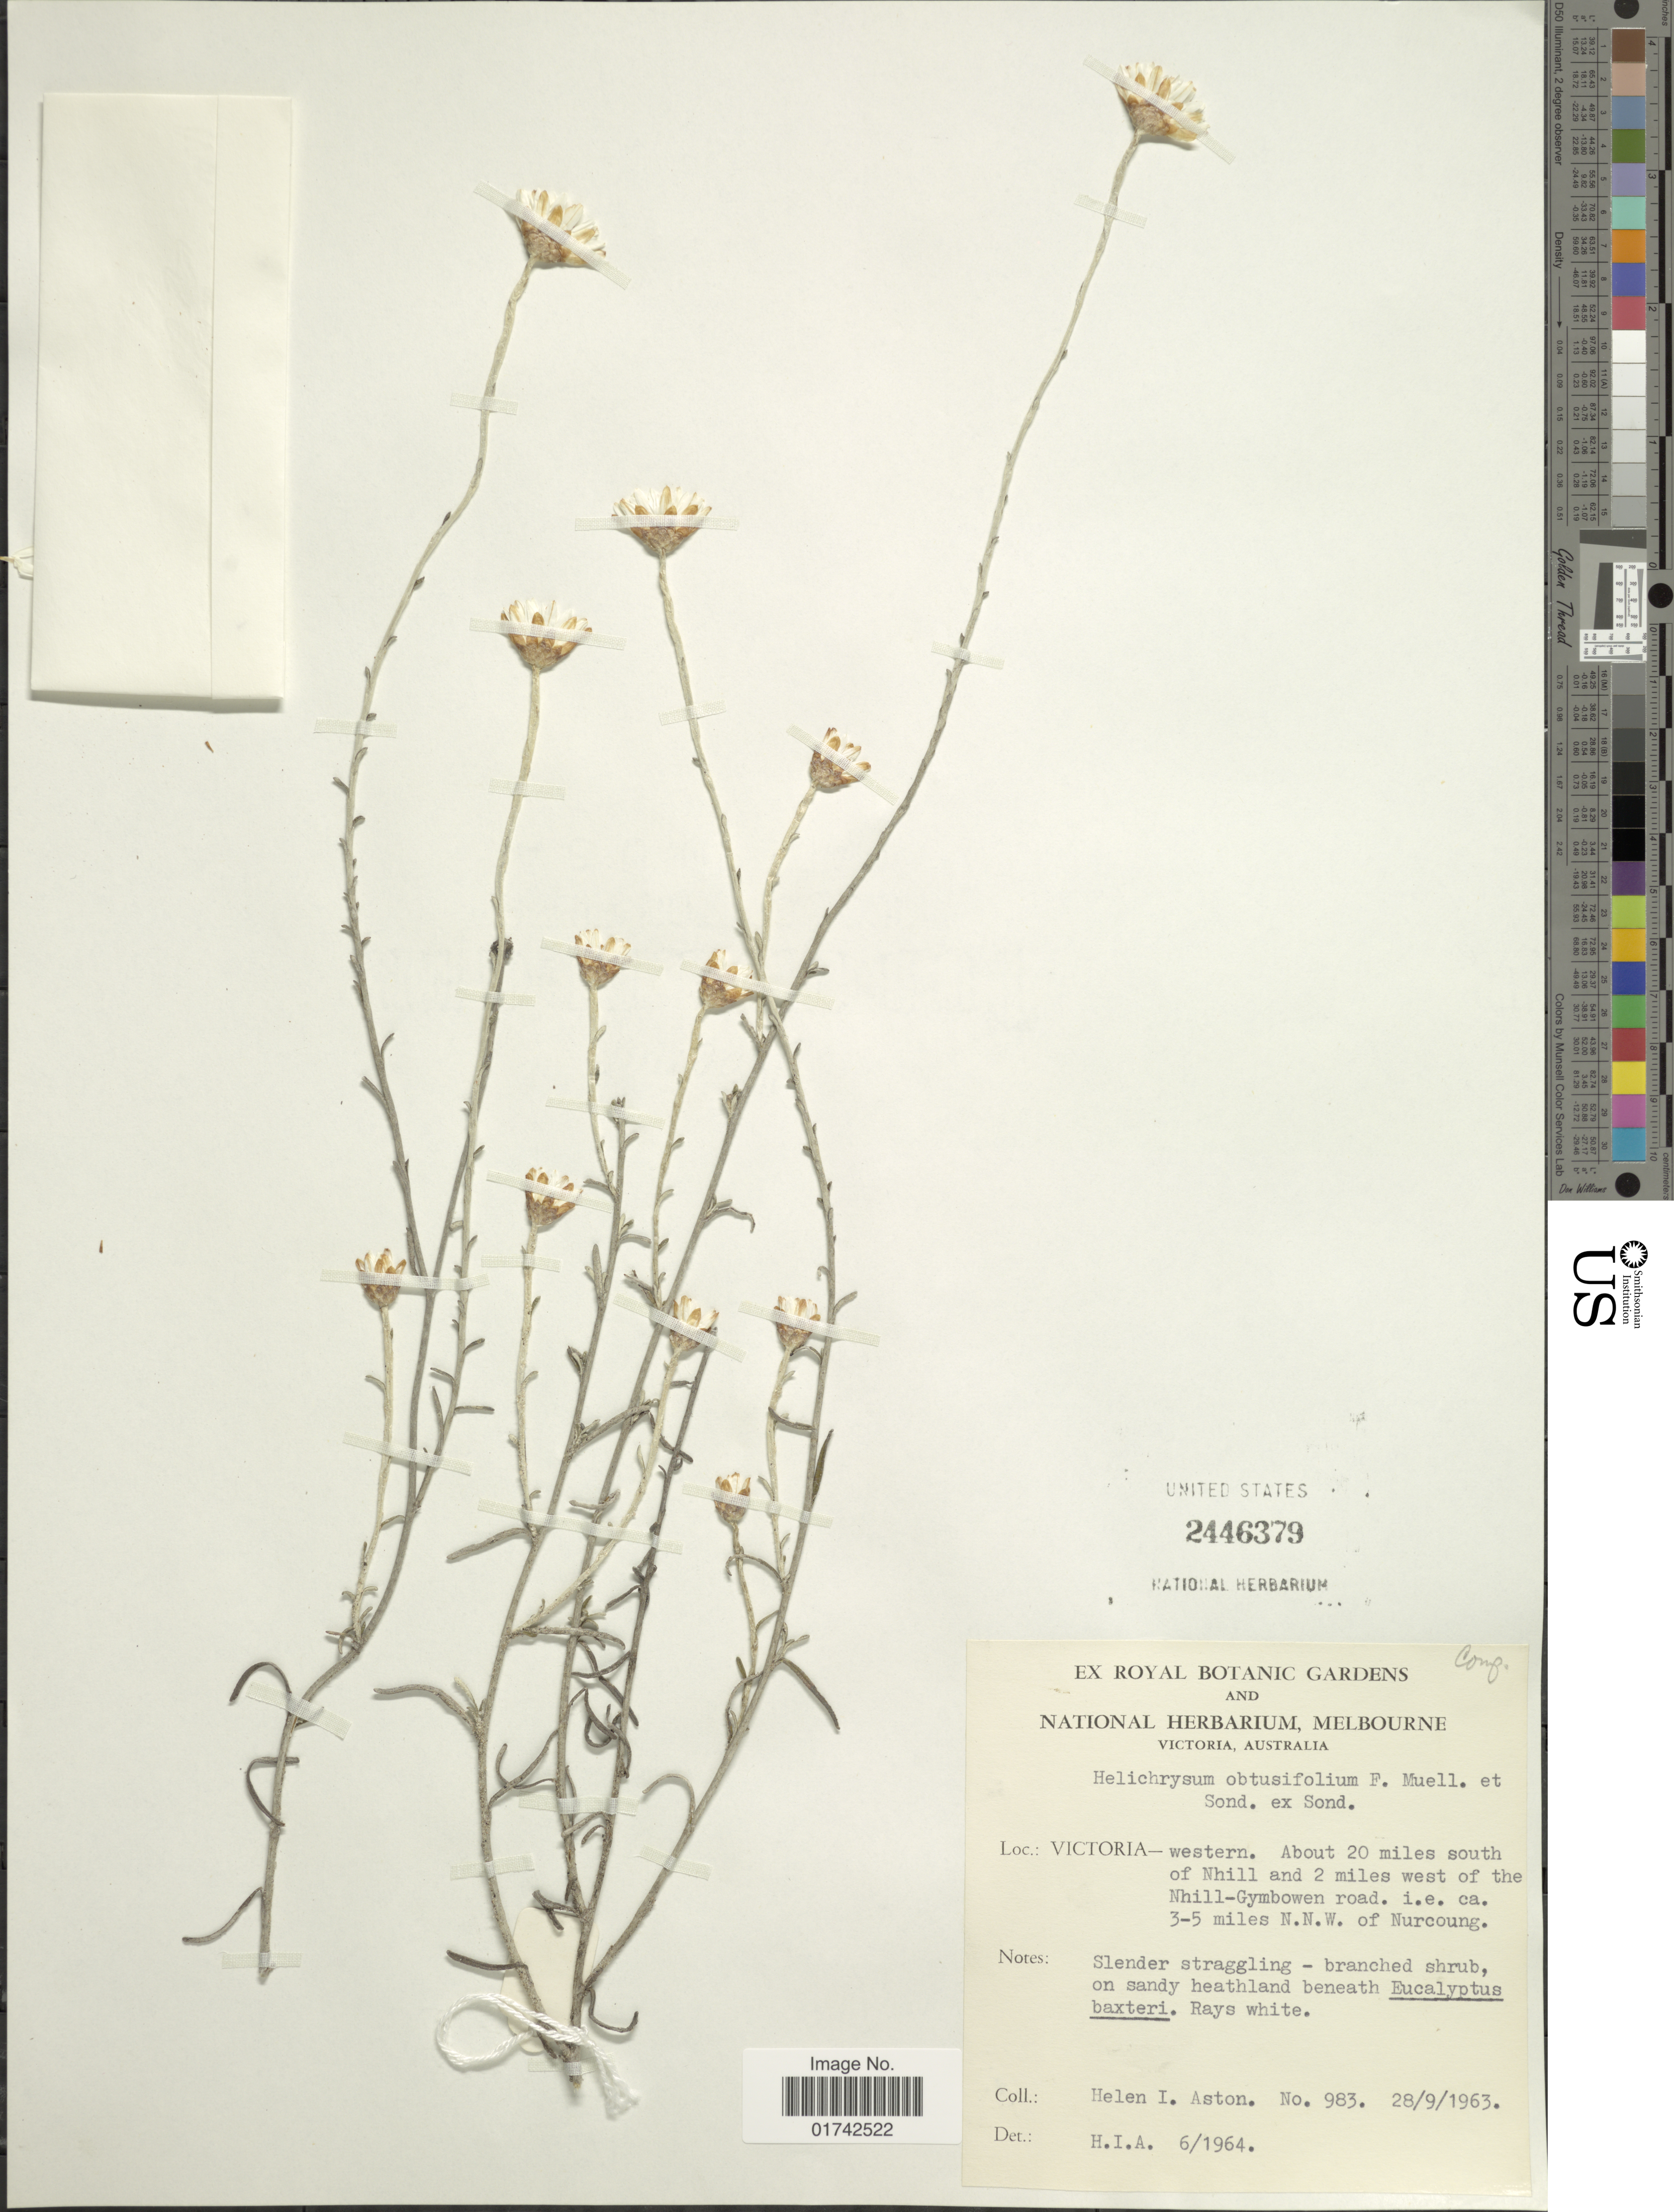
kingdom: Plantae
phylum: Tracheophyta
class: Magnoliopsida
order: Asterales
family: Asteraceae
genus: Helichrysum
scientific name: Helichrysum obtusifolium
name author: Sond.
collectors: H. I. Aston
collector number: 983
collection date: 1963-09-28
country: Australia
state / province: Victoria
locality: Victoria-Western. About 20 miles south of Nhill and 2 miles west of the Nhill-Gymbowen road. i.e ca. 3.5 miles N.N.W. of Nurcoung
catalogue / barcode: US 2446379